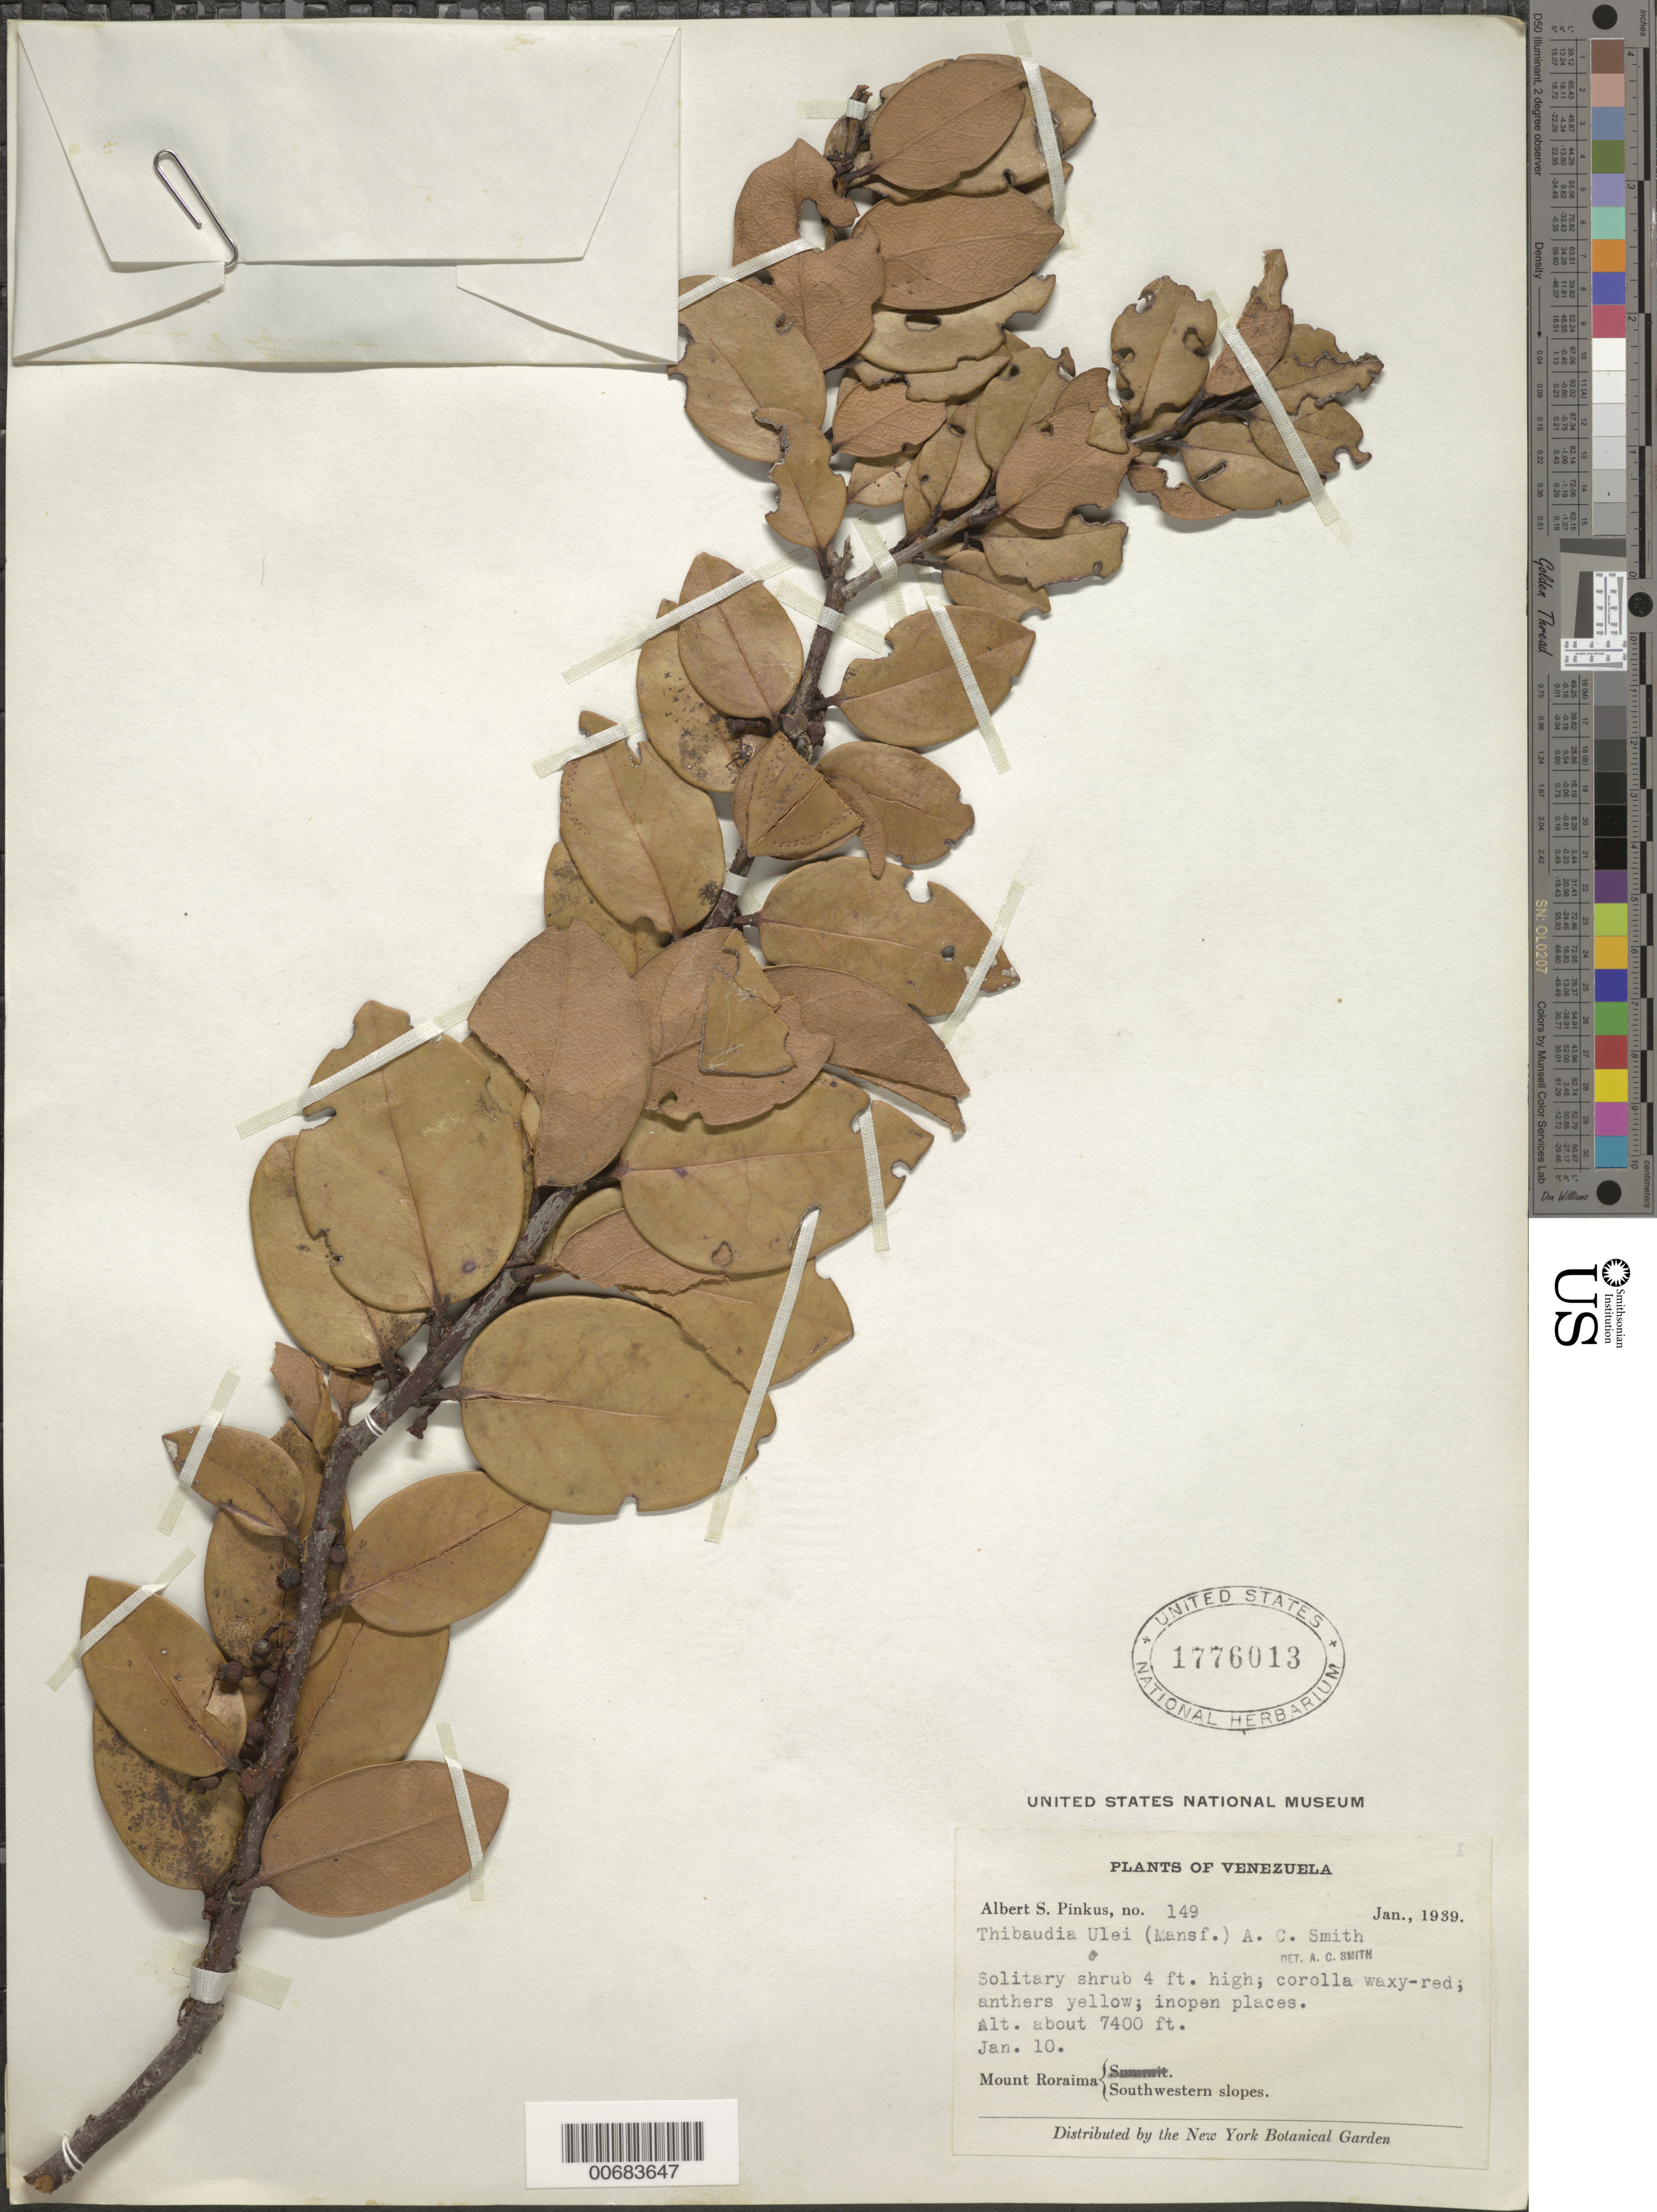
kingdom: Plantae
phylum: Tracheophyta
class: Magnoliopsida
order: Ericales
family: Ericaceae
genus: Thibaudia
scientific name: Thibaudia ulei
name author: A.C. Sm.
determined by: Smith, A. C.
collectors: A. Pinkus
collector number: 149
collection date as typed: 10-Jan-39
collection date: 1939-01-10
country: Venezuela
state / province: Bolívar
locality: Mt. Roraima, SW slopes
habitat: Open places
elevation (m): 2286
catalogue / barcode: US 1776013